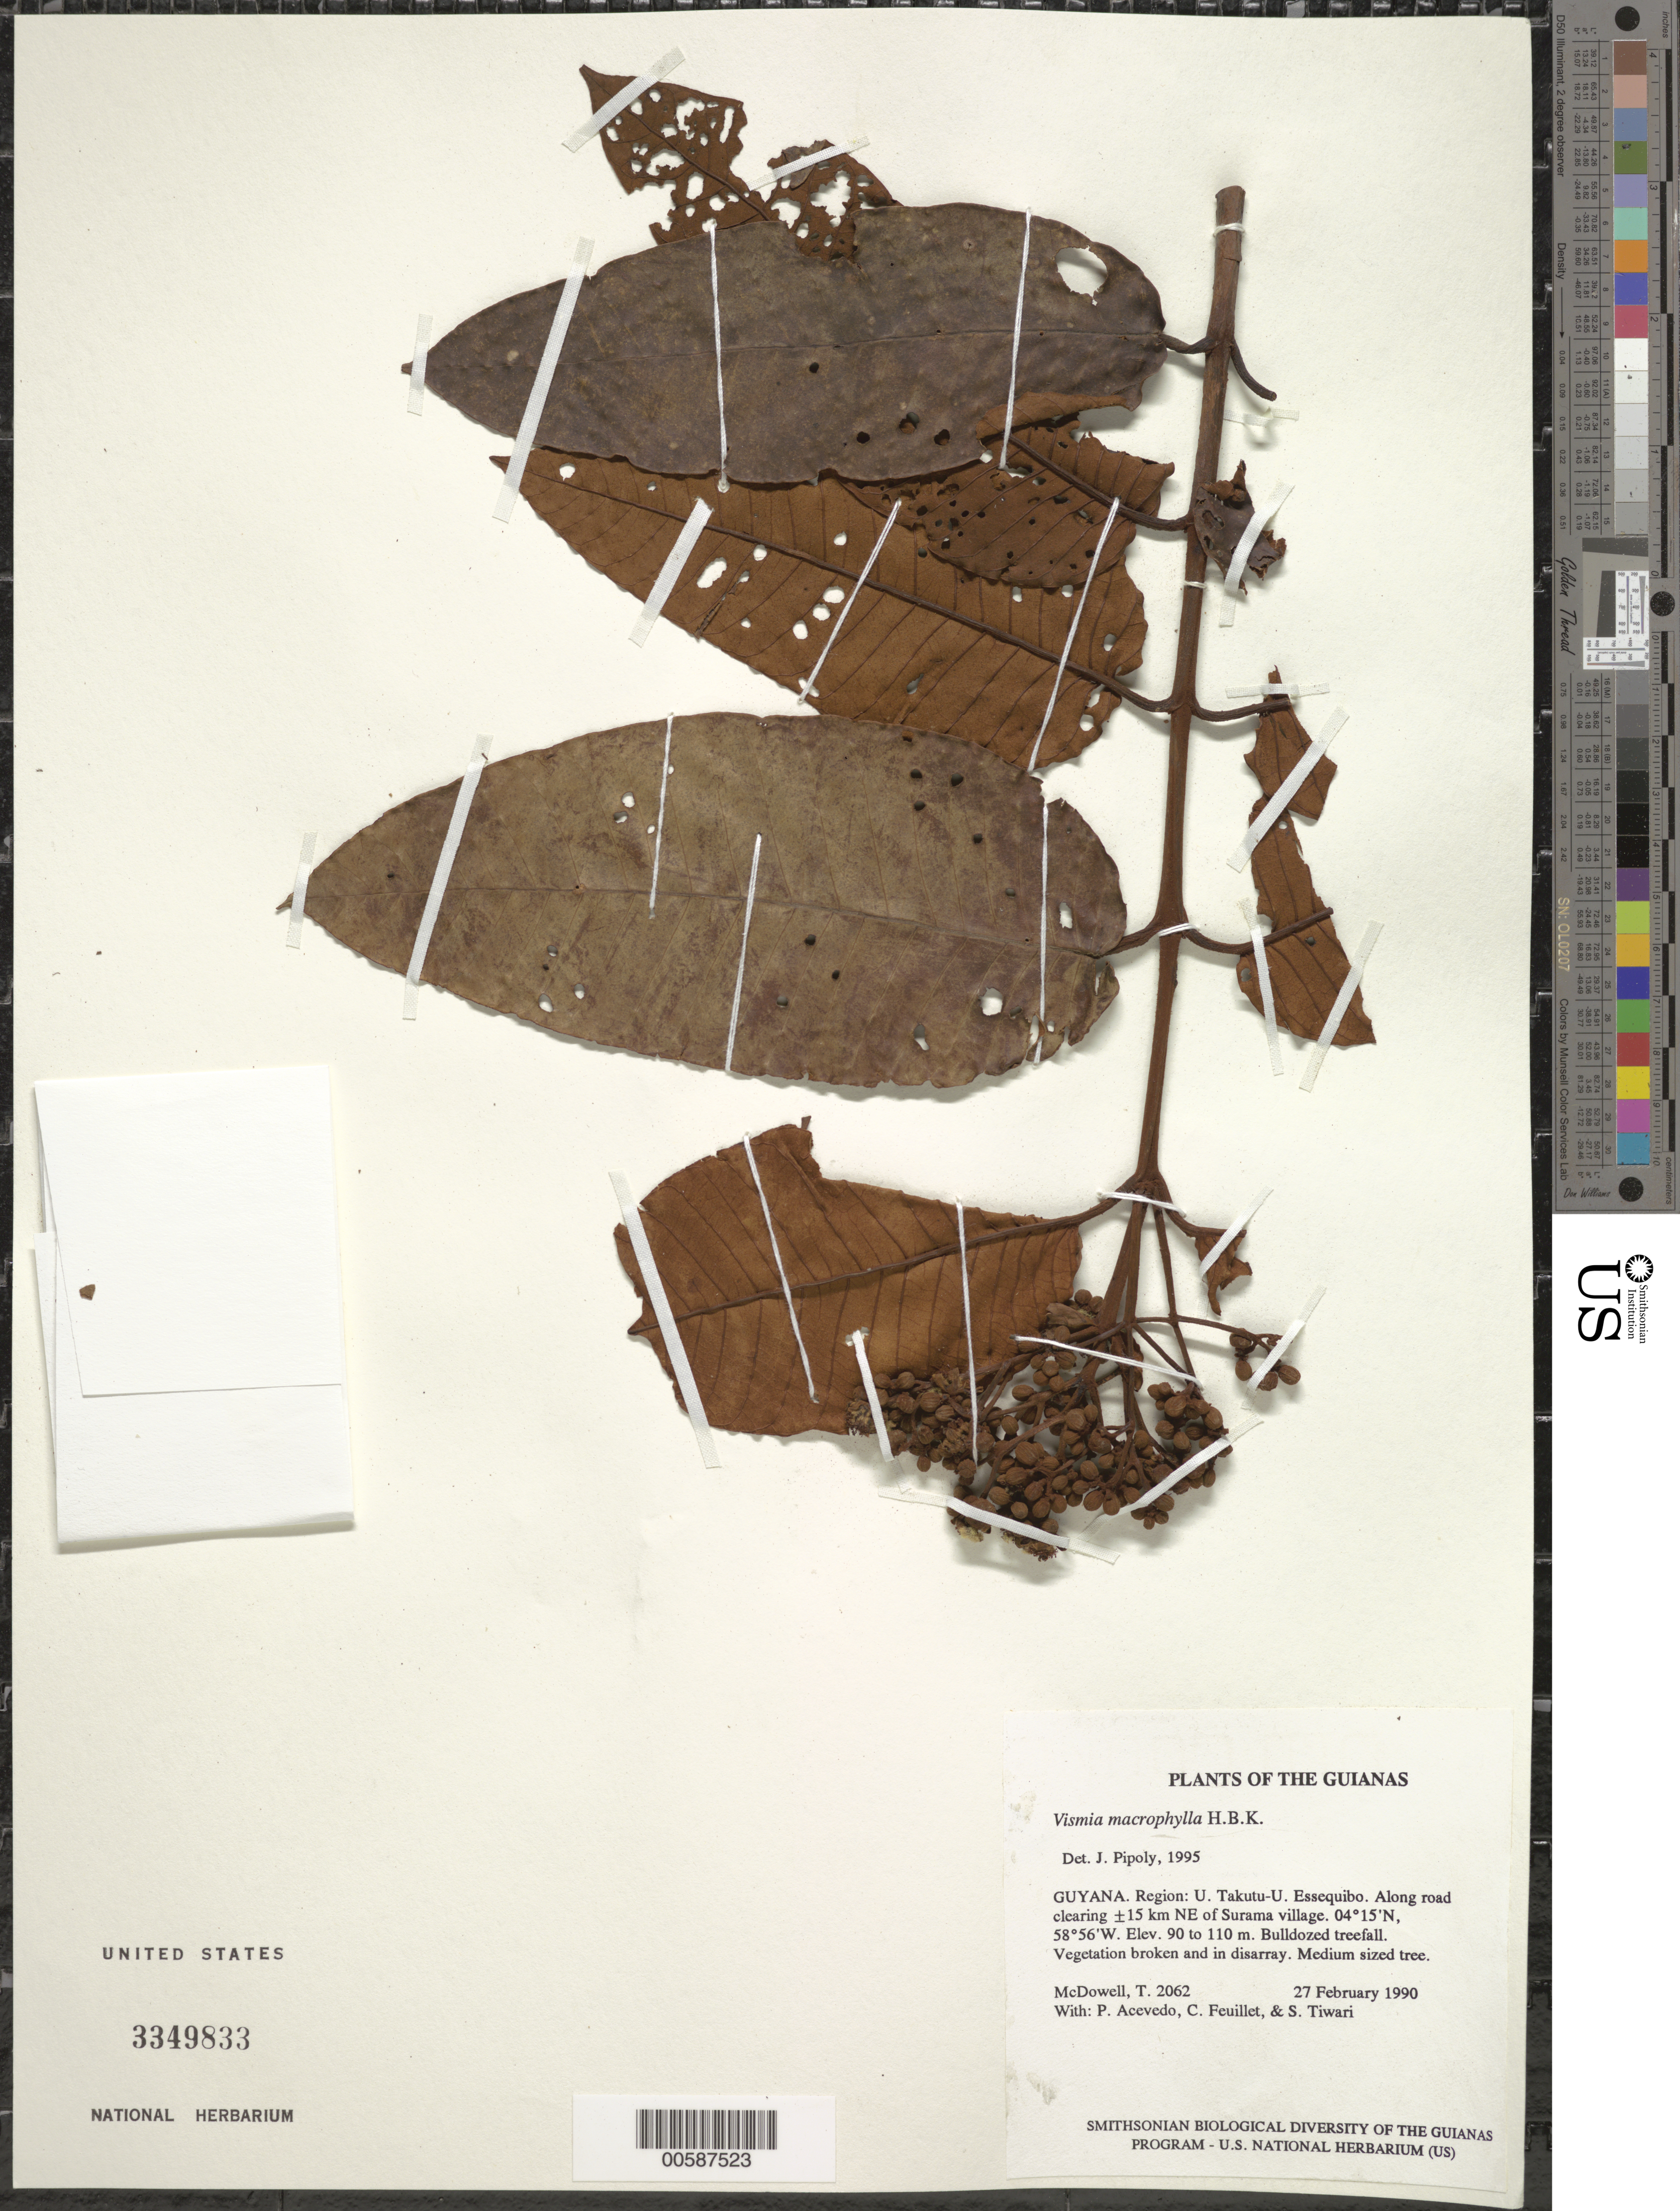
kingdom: Plantae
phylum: Tracheophyta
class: Magnoliopsida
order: Malpighiales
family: Hypericaceae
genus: Vismia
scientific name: Vismia macrophylla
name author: Kunth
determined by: Pipoly, J. J., III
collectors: T. McDowell, P. Acevedo-Rodr., C. Feuillet & S. Tiwari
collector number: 2062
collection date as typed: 27 February 1990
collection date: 1990-02-27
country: Guyana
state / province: Potaro-Siparuni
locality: Along Paranapanema road clearing ±15 km NE of Surama village. Iwokrama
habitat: Bulldozed treefall. Vegetation broken and in disarray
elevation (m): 90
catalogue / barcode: US 3349833